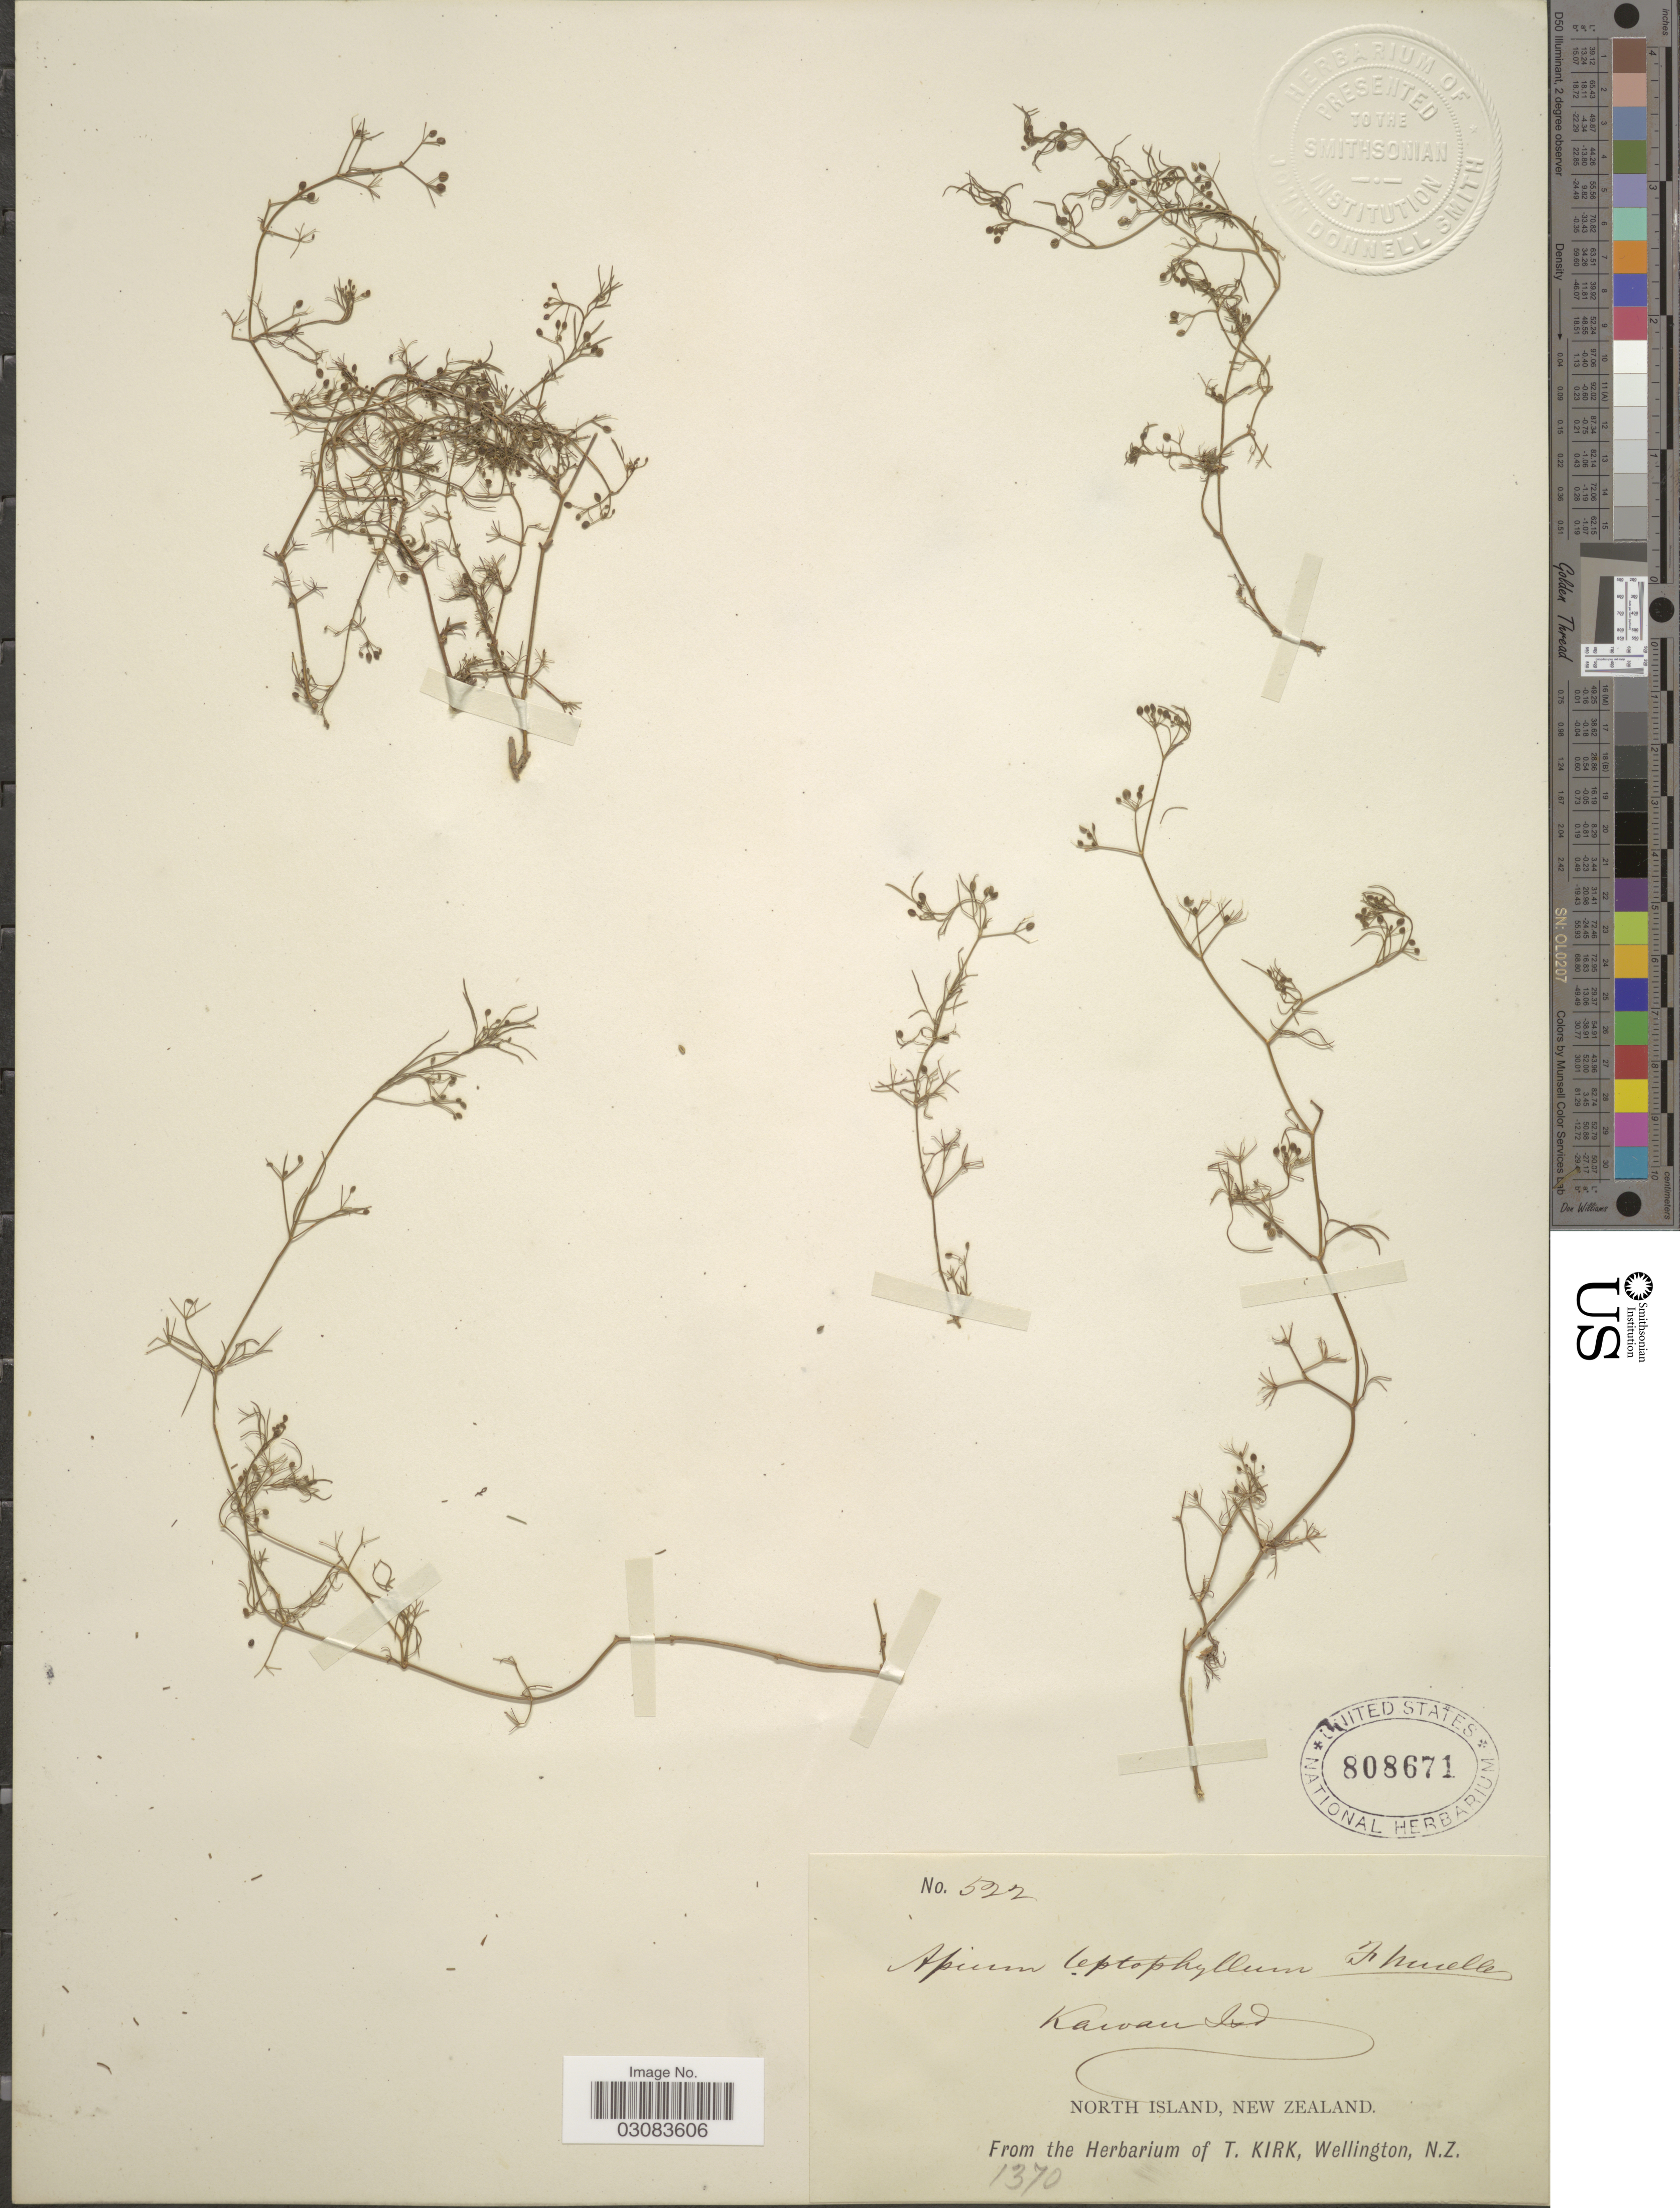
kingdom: Plantae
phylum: Tracheophyta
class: Magnoliopsida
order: Apiales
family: Apiaceae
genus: Cyclospermum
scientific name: Cyclospermum leptophyllum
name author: (Pers.) Sprague ex Britton & P. Wilson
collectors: ex herb. T. Kirk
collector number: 522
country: New Zealand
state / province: Wellington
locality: Kawan Isd. North Island.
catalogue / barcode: US 808671